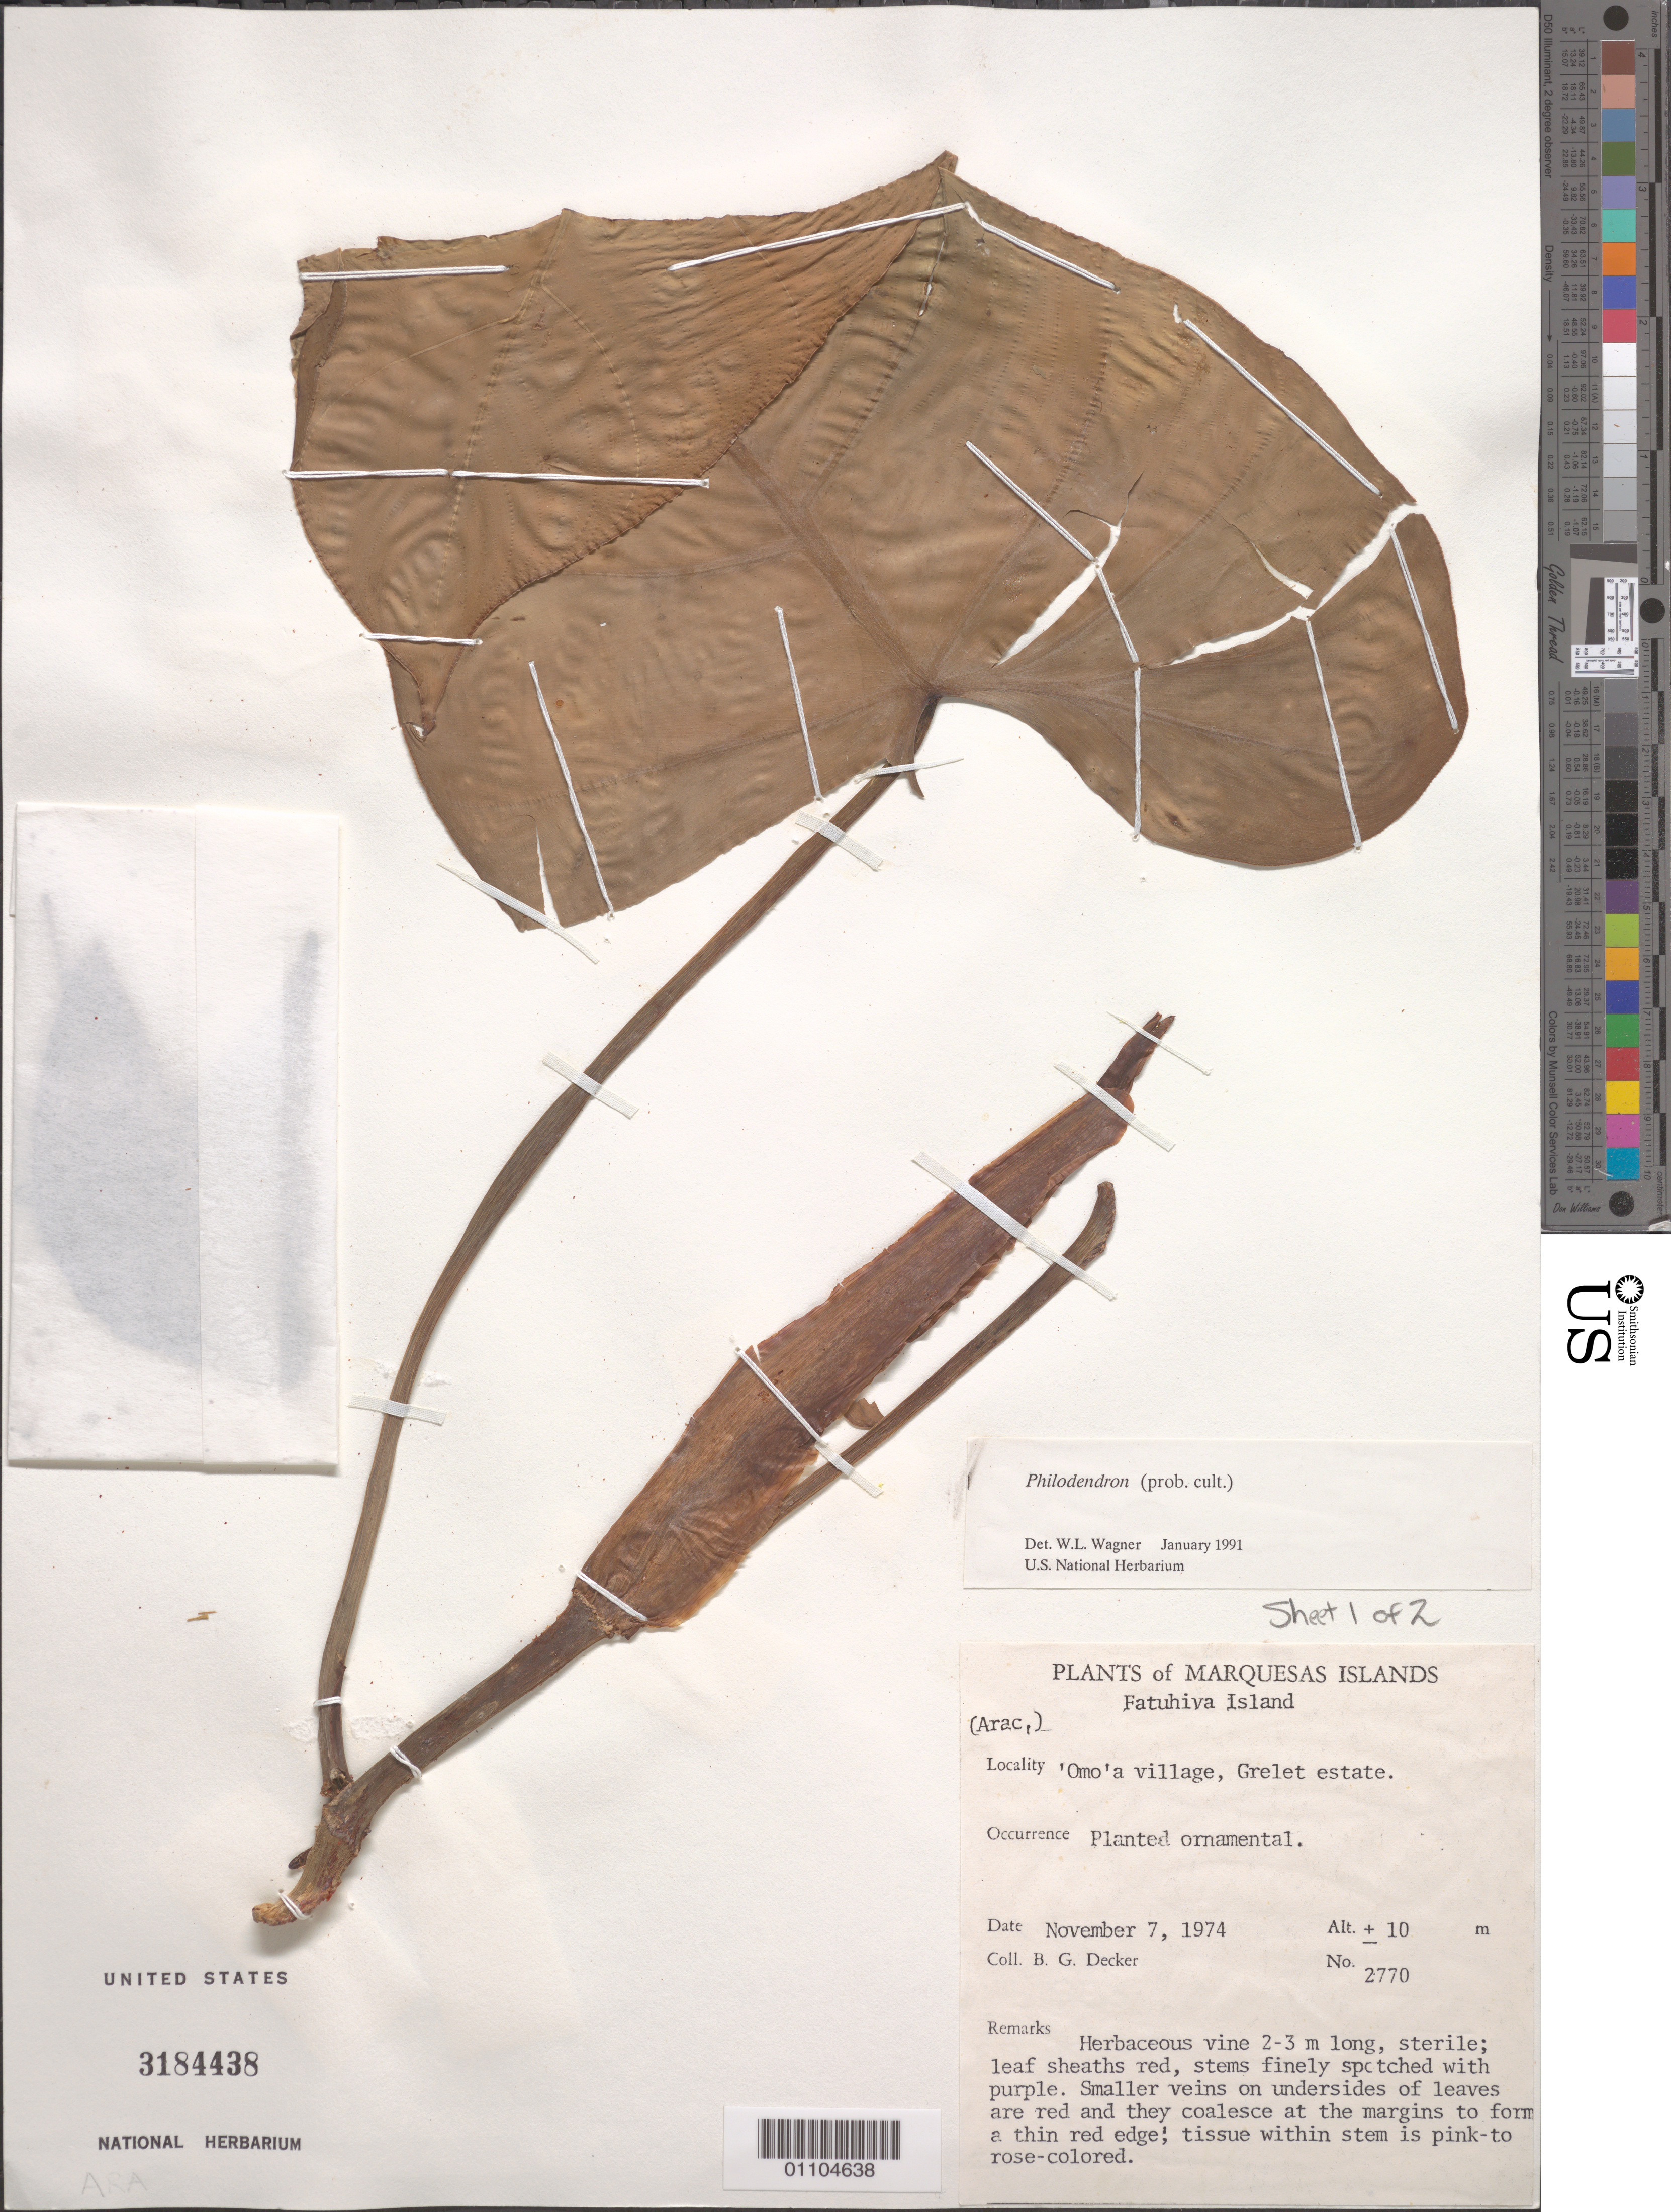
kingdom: Plantae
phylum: Tracheophyta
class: Liliopsida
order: Alismatales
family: Araceae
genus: Philodendron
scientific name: Philodendron sp.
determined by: Nicholson, D. H., (US), NMNH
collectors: B. G. Decker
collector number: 2770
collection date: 1974-11-07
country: French Polynesia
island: Fatu Hiva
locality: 'Omo'a village, Grelet estate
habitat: Planted ornamental, prob. cult.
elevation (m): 10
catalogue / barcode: US 3184438